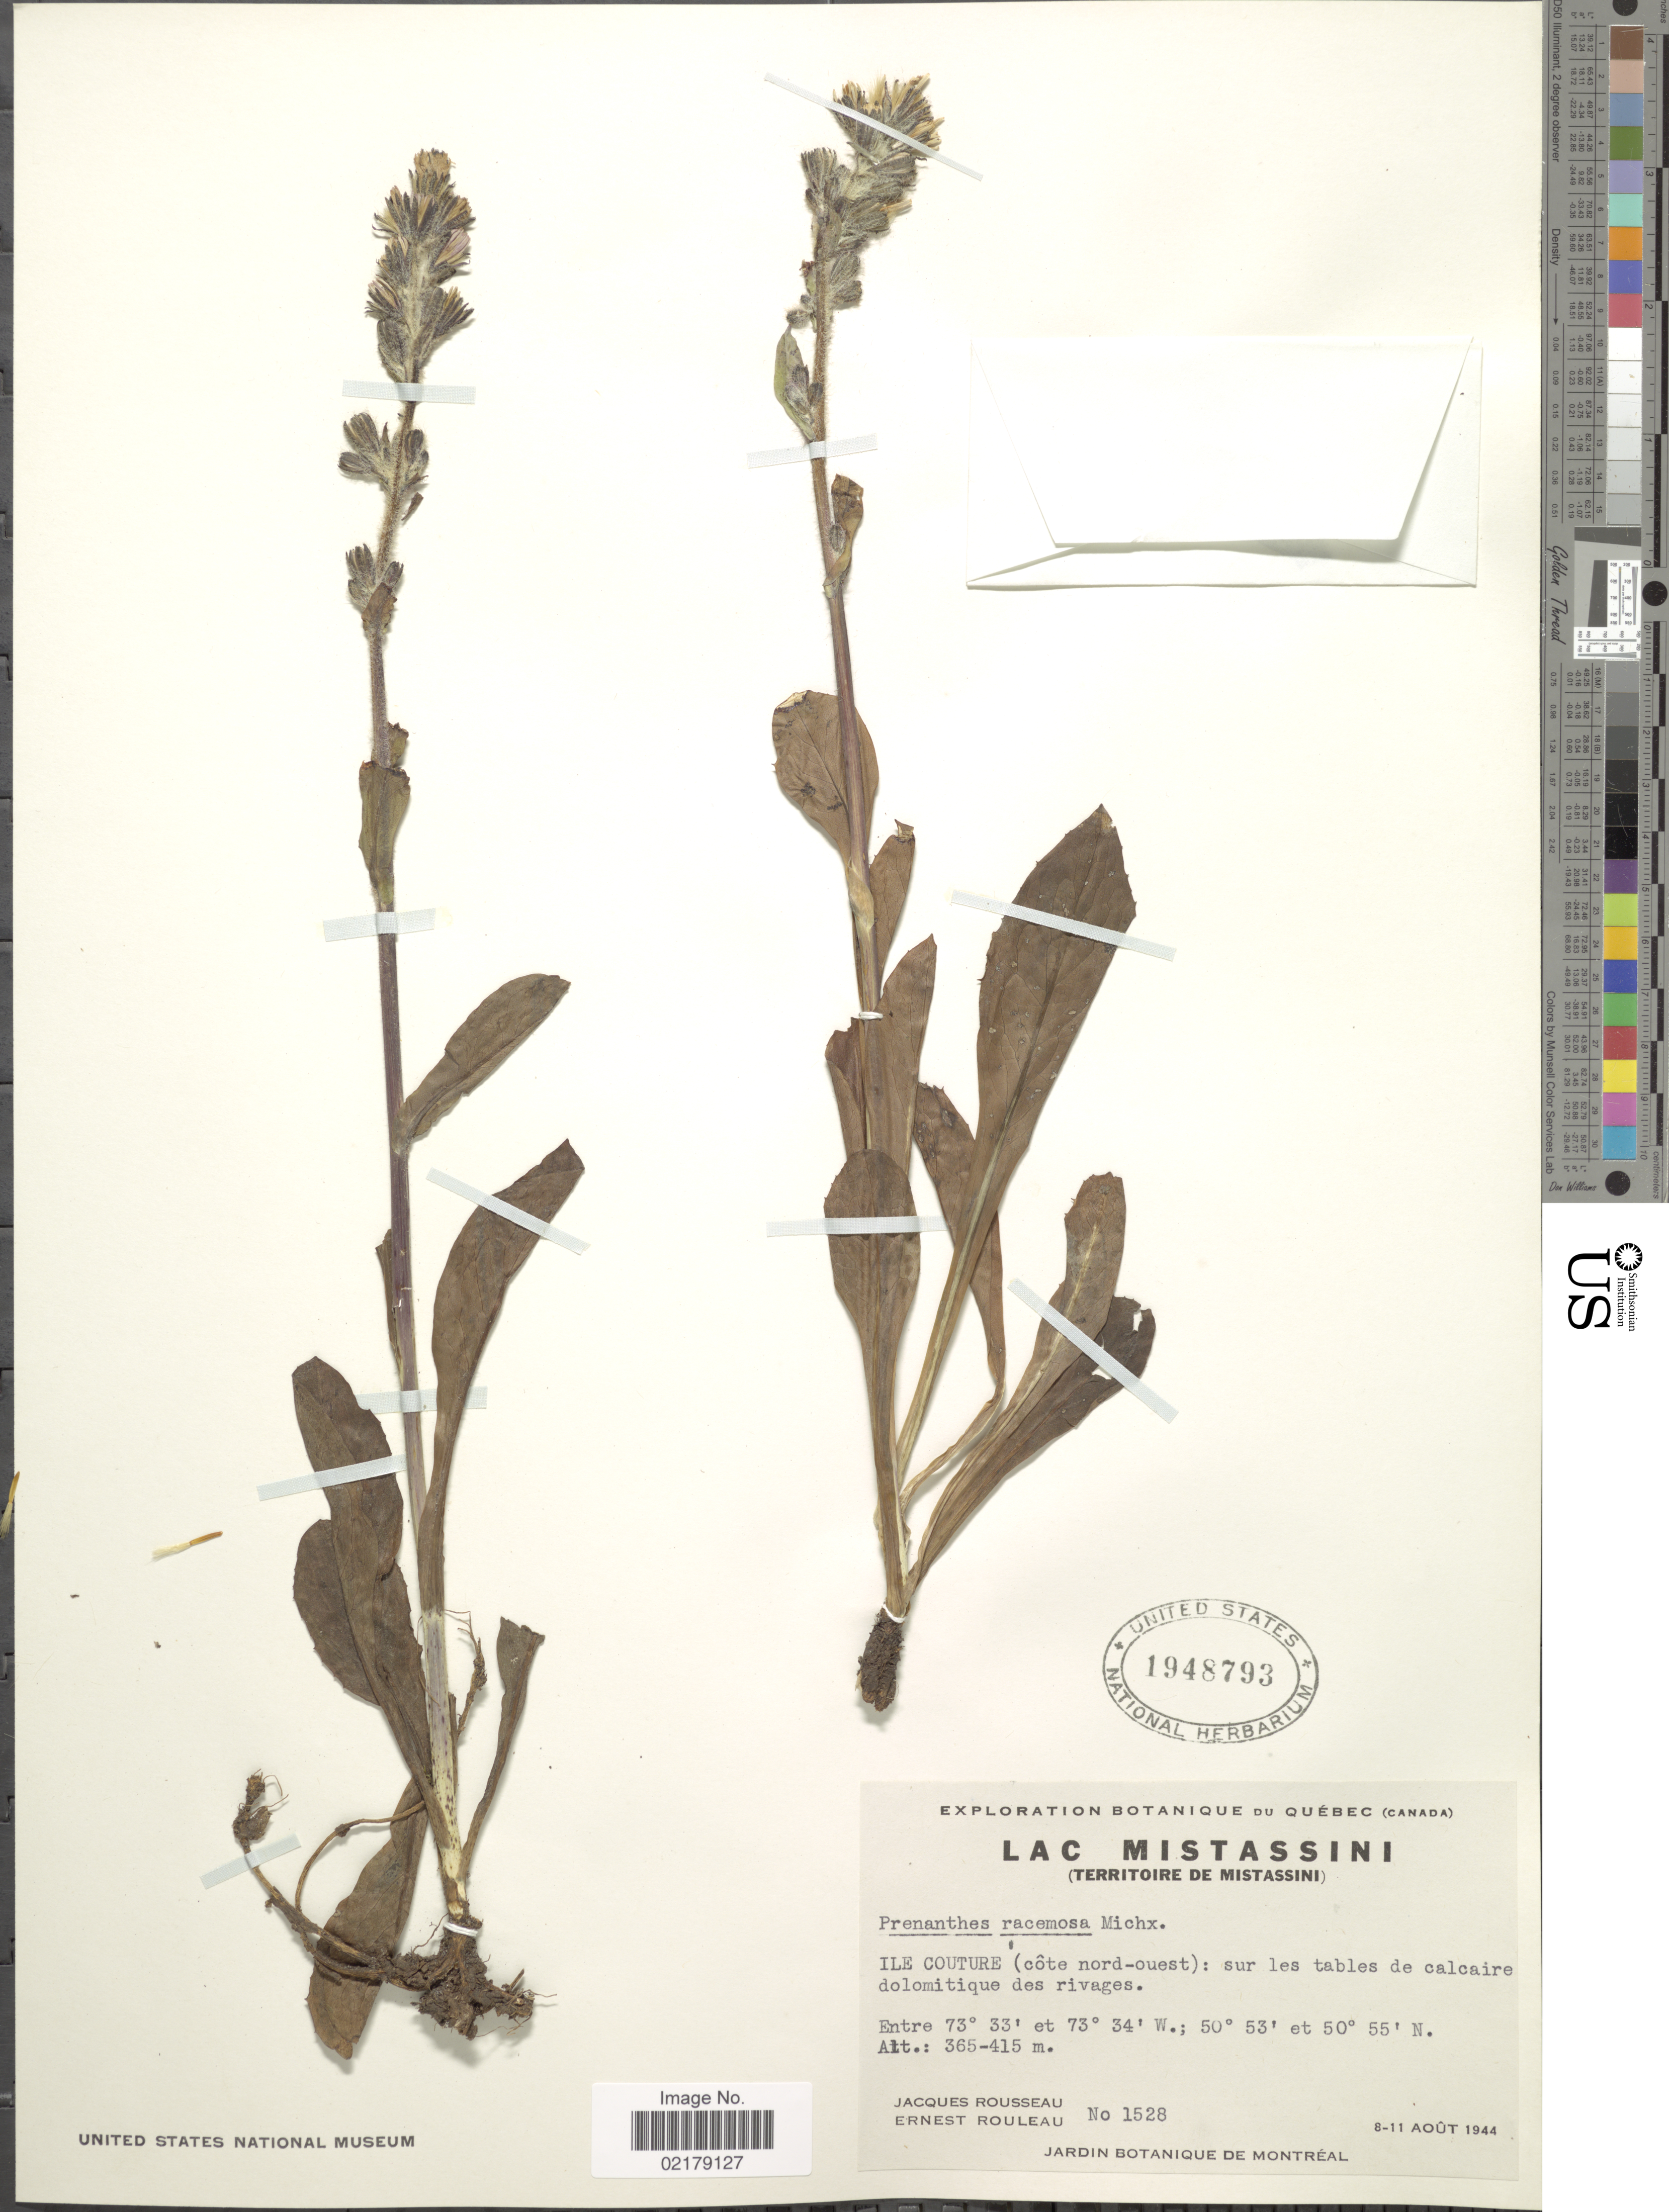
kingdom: Plantae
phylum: Tracheophyta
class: Magnoliopsida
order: Asterales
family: Asteraceae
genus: Nabalus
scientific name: Nabalus racemosus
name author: (Michx.) Hook.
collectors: J. Rousseau & E. Rouleau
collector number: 1528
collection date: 1944-08-08/1944-08-11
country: Canada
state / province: Quebec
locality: Lac Mistassini (Territoire de Mistassini) Ile Couture (côte nord-ouest): sur les tables de calciare dolomitique des ribages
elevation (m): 365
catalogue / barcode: US 1948793